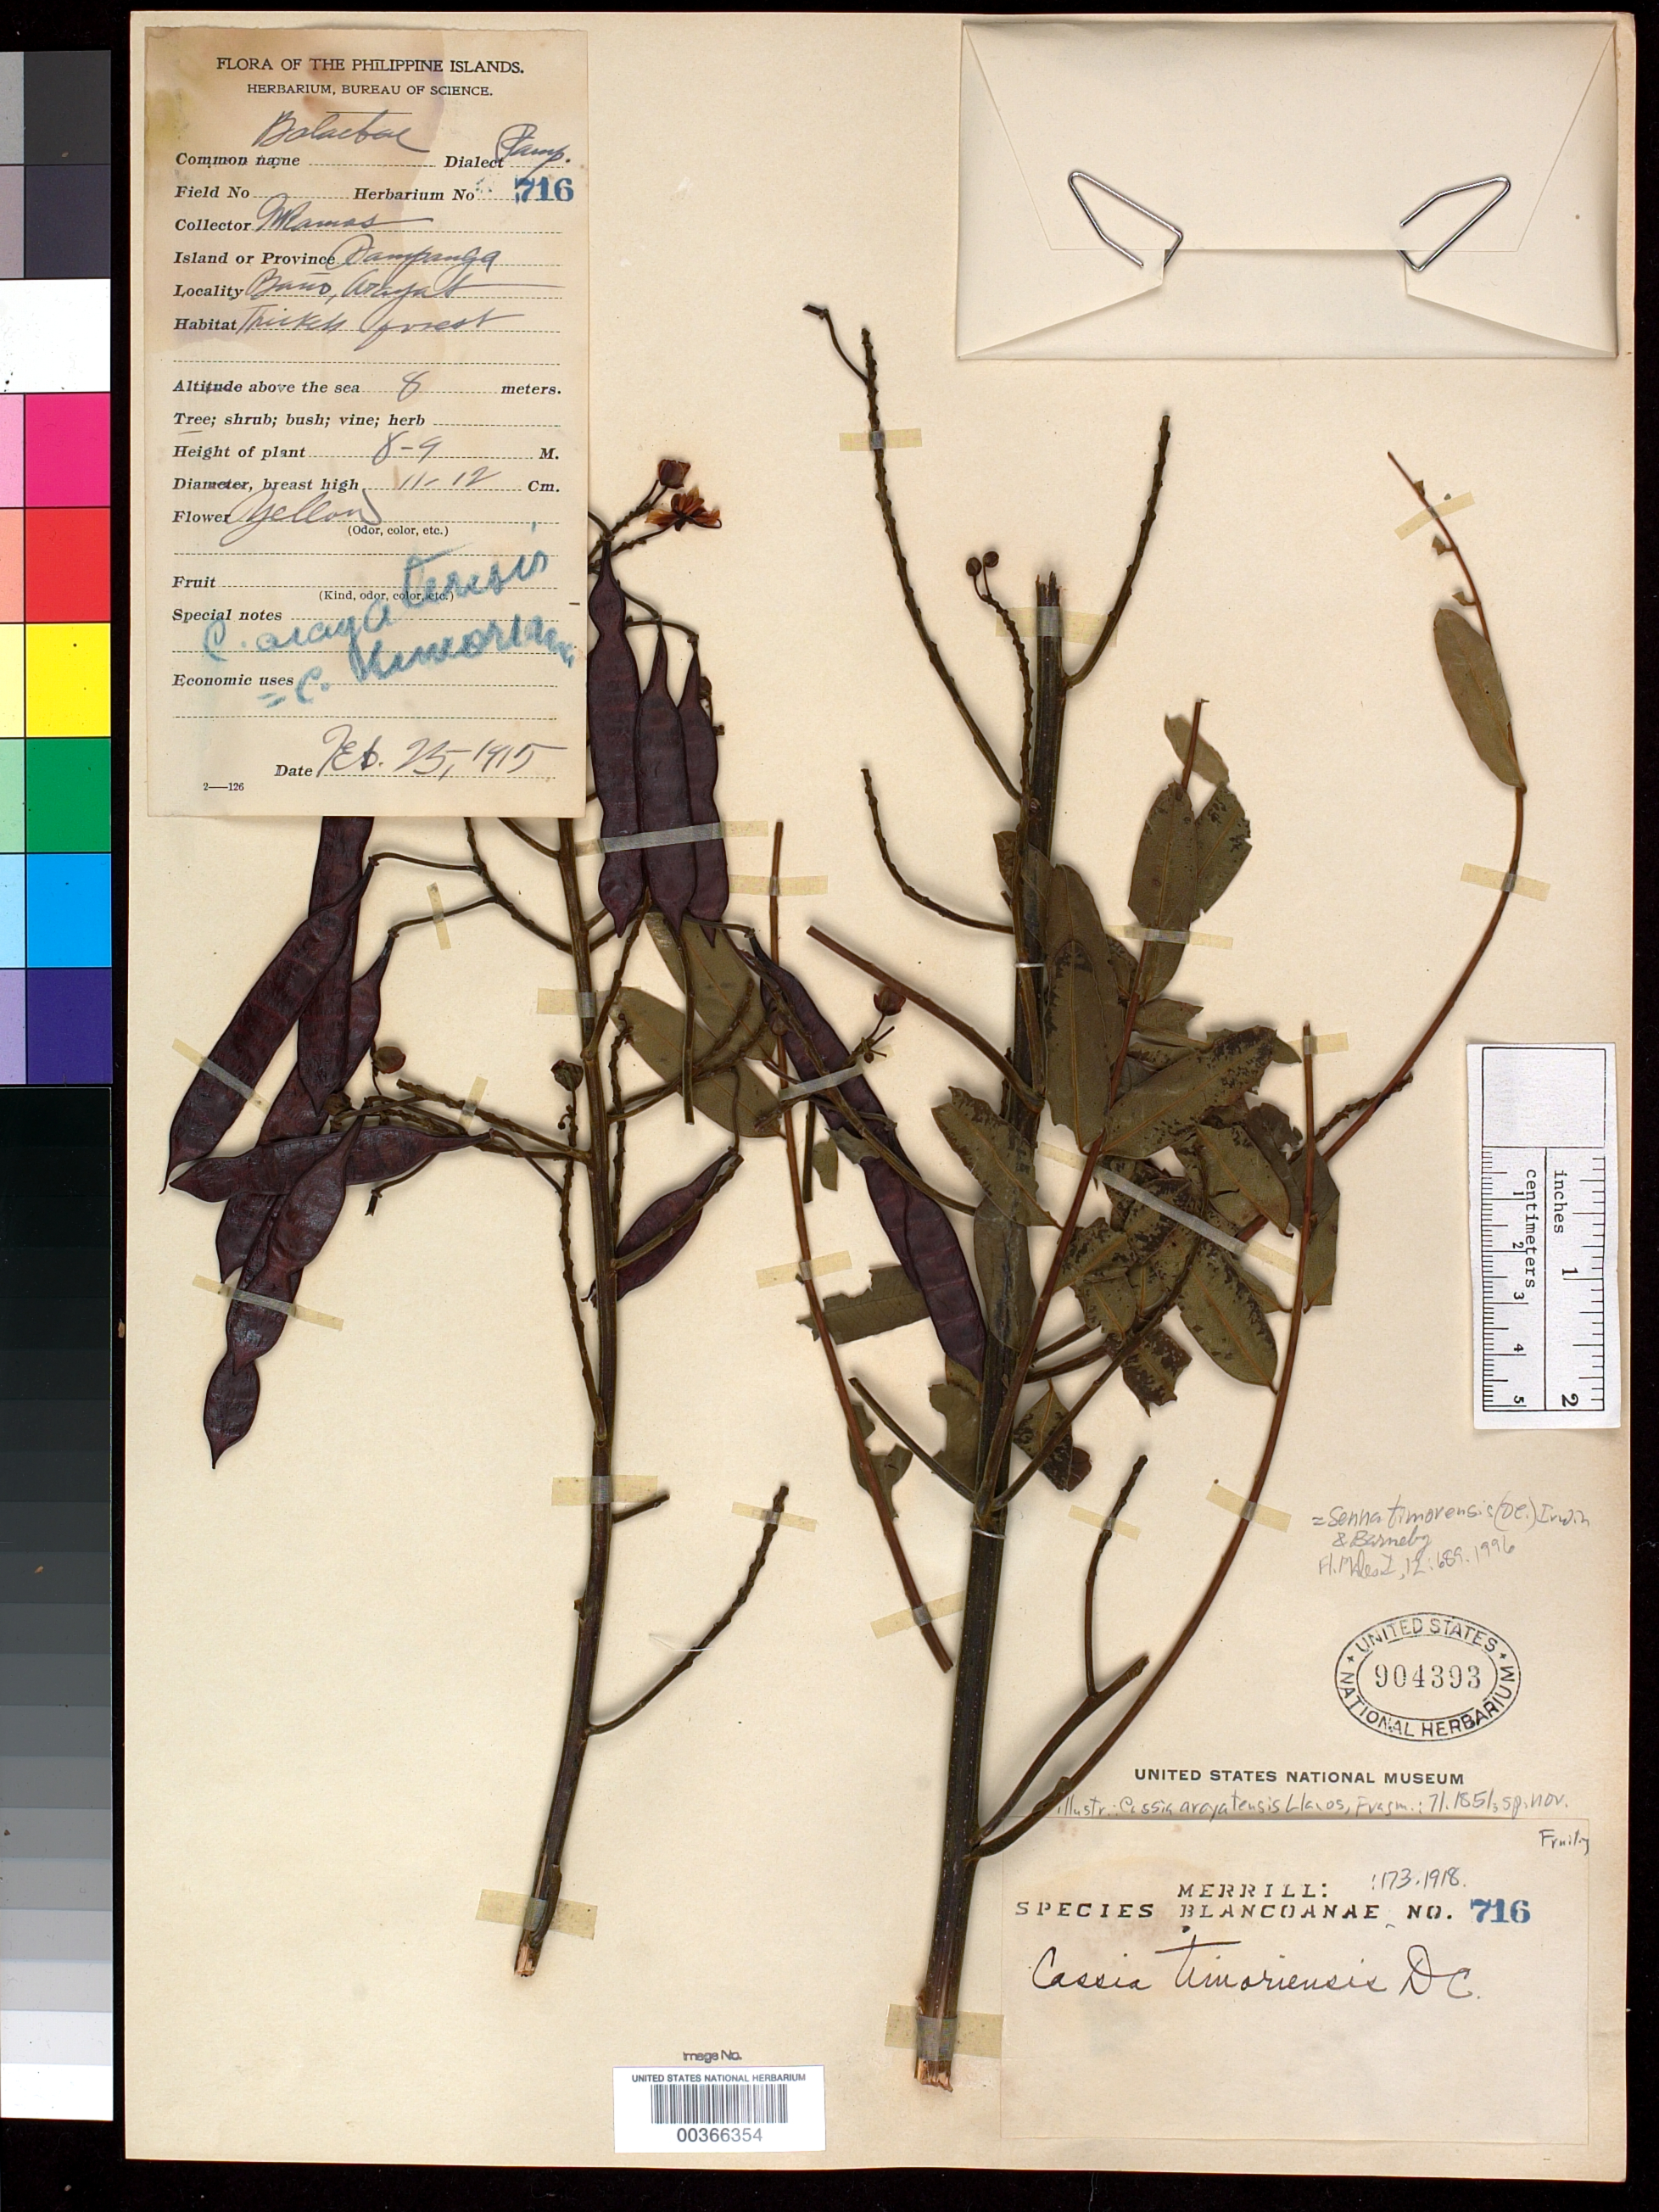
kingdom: Plantae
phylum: Tracheophyta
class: Magnoliopsida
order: Fabales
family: Fabaceae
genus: Senna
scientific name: Senna timorensis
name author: (DC.) H.S. Irwin & Barneby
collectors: M. Ramos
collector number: Sp. Blancoan. 0716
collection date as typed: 25 Feb 1915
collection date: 1915-02-25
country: Philippines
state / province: Central Luzon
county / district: Pampanga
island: Luzon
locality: Bano, arajat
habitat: Thicket forest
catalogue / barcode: US 904393